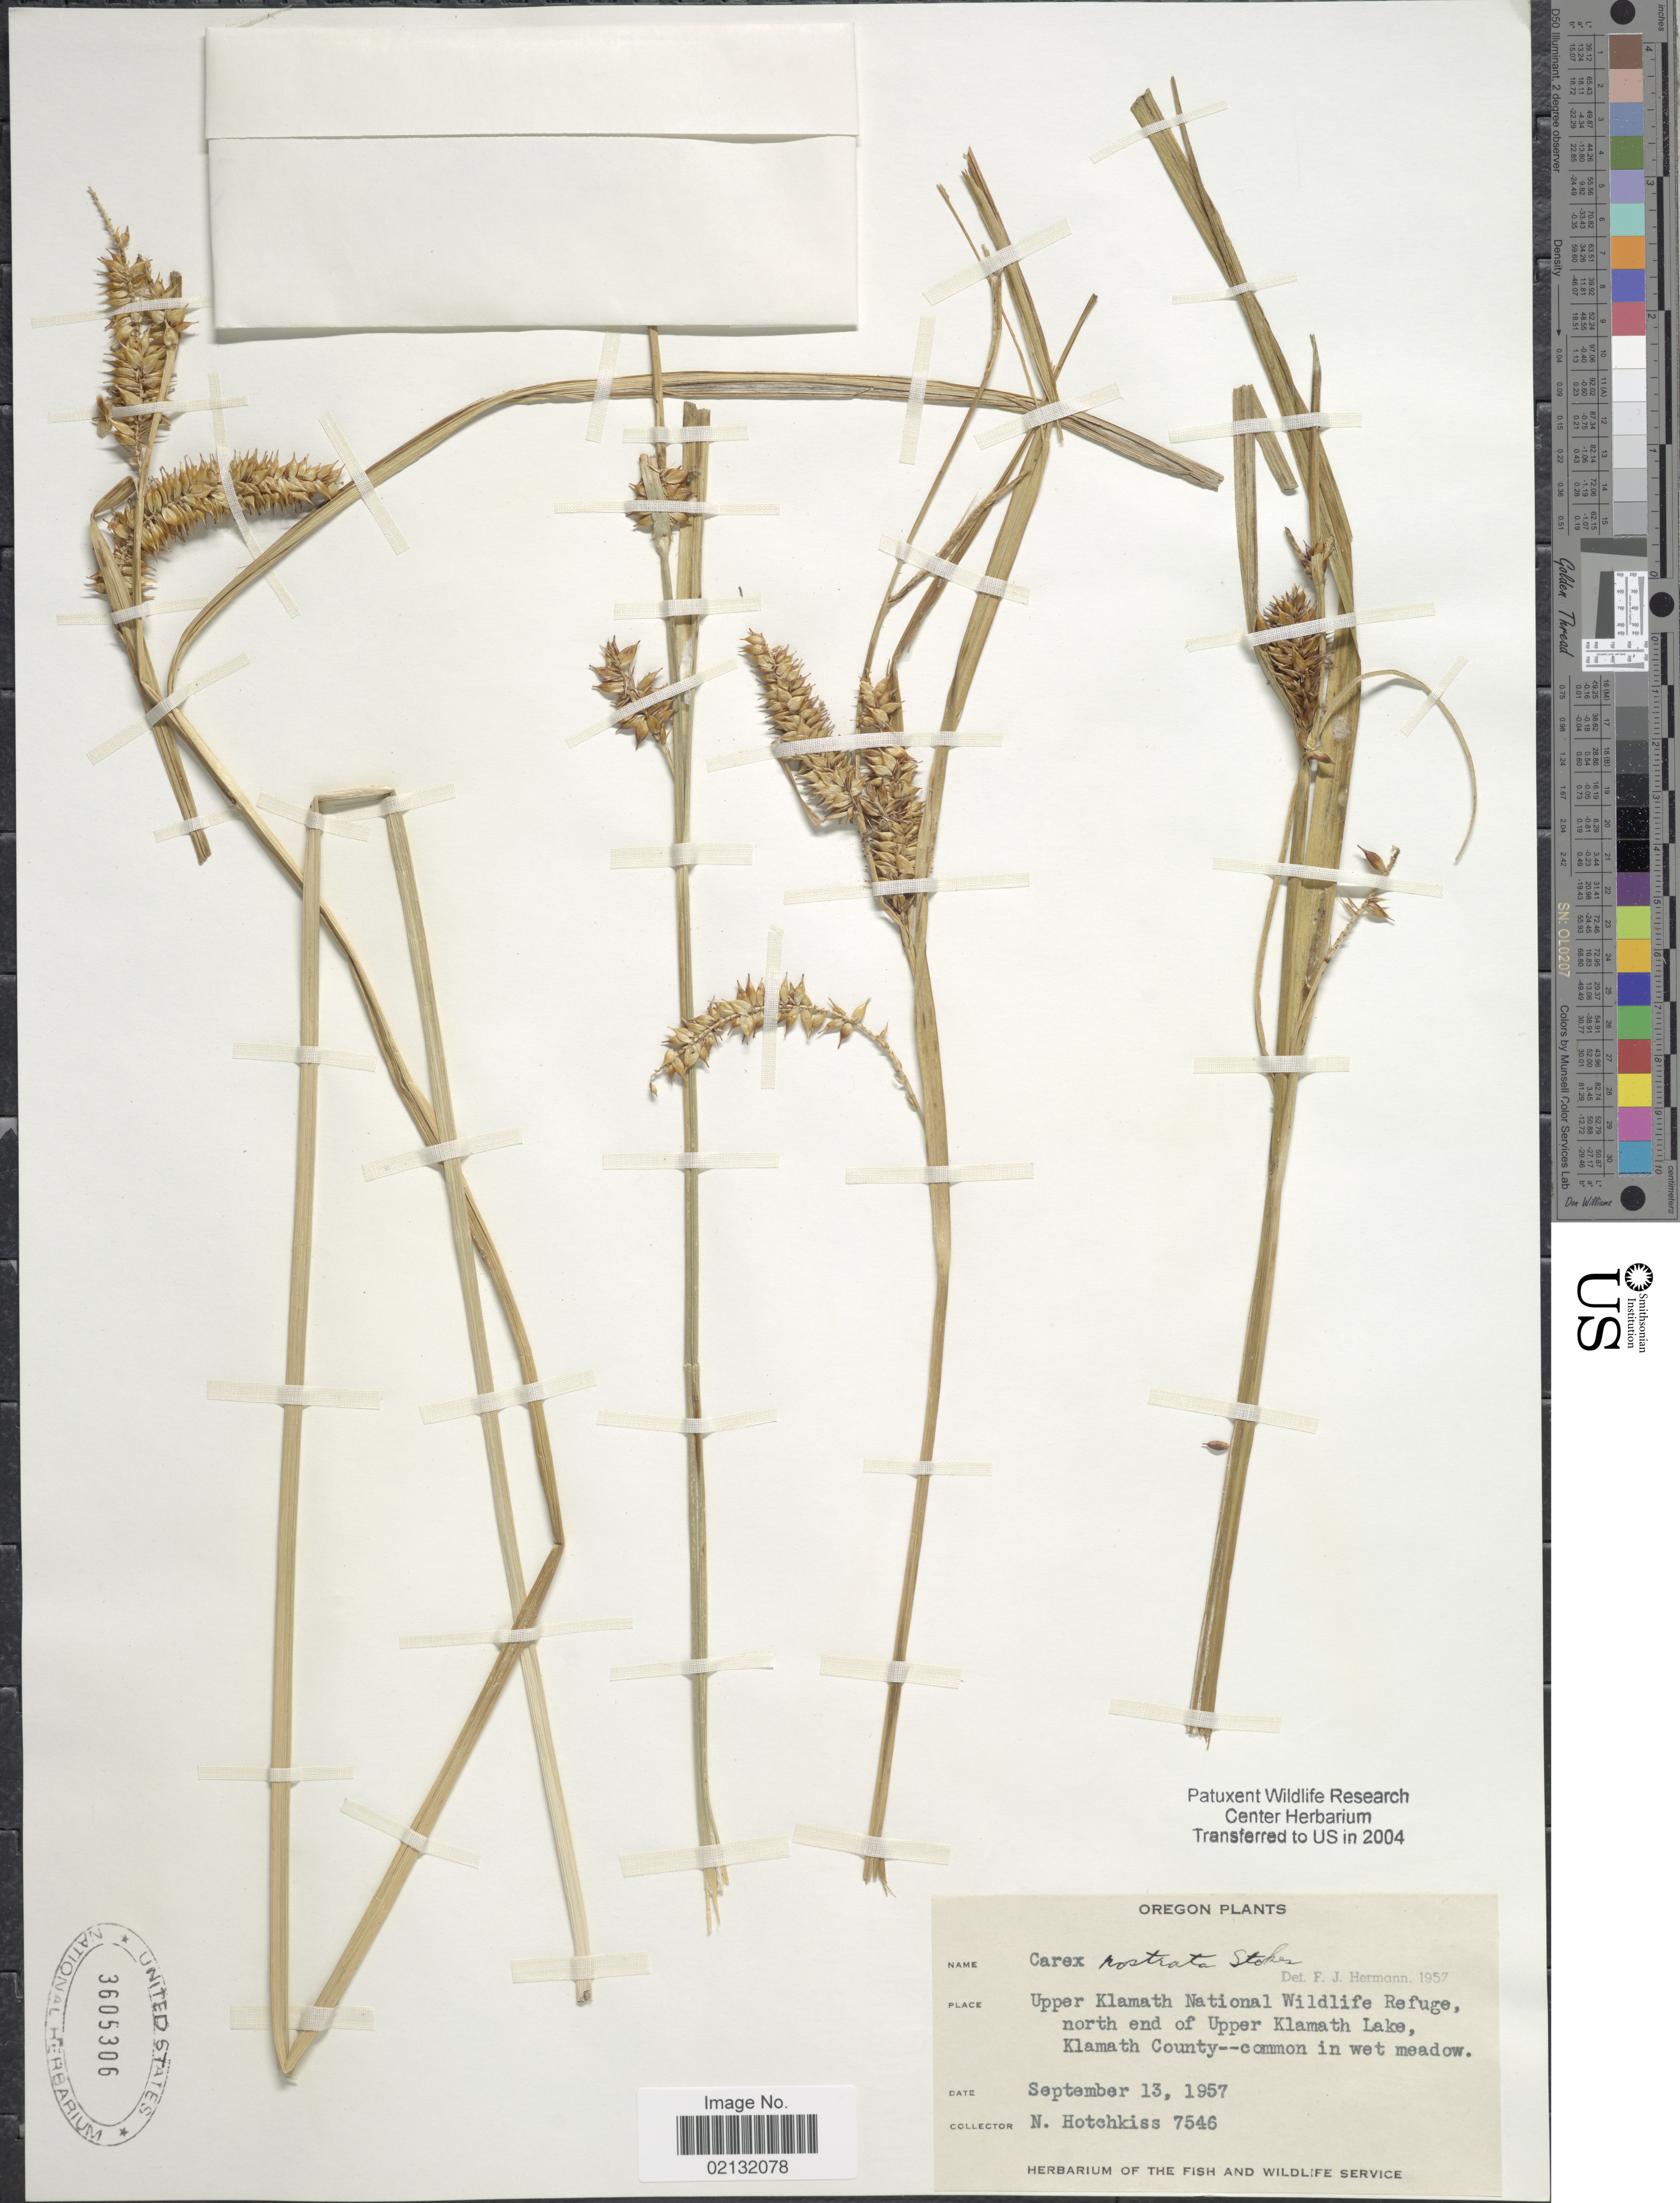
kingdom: Plantae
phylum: Tracheophyta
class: Liliopsida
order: Poales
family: Cyperaceae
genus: Carex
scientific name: Carex rostrata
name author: Stokes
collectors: N. Hotchkiss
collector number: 7546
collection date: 1957-09-13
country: United States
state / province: Oregon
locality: Oregon, Upper Klamath National Wildlife Refuge north end of Upper Klamath Lake, Klamath County--Common in wet meadow.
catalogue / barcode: US 3605306